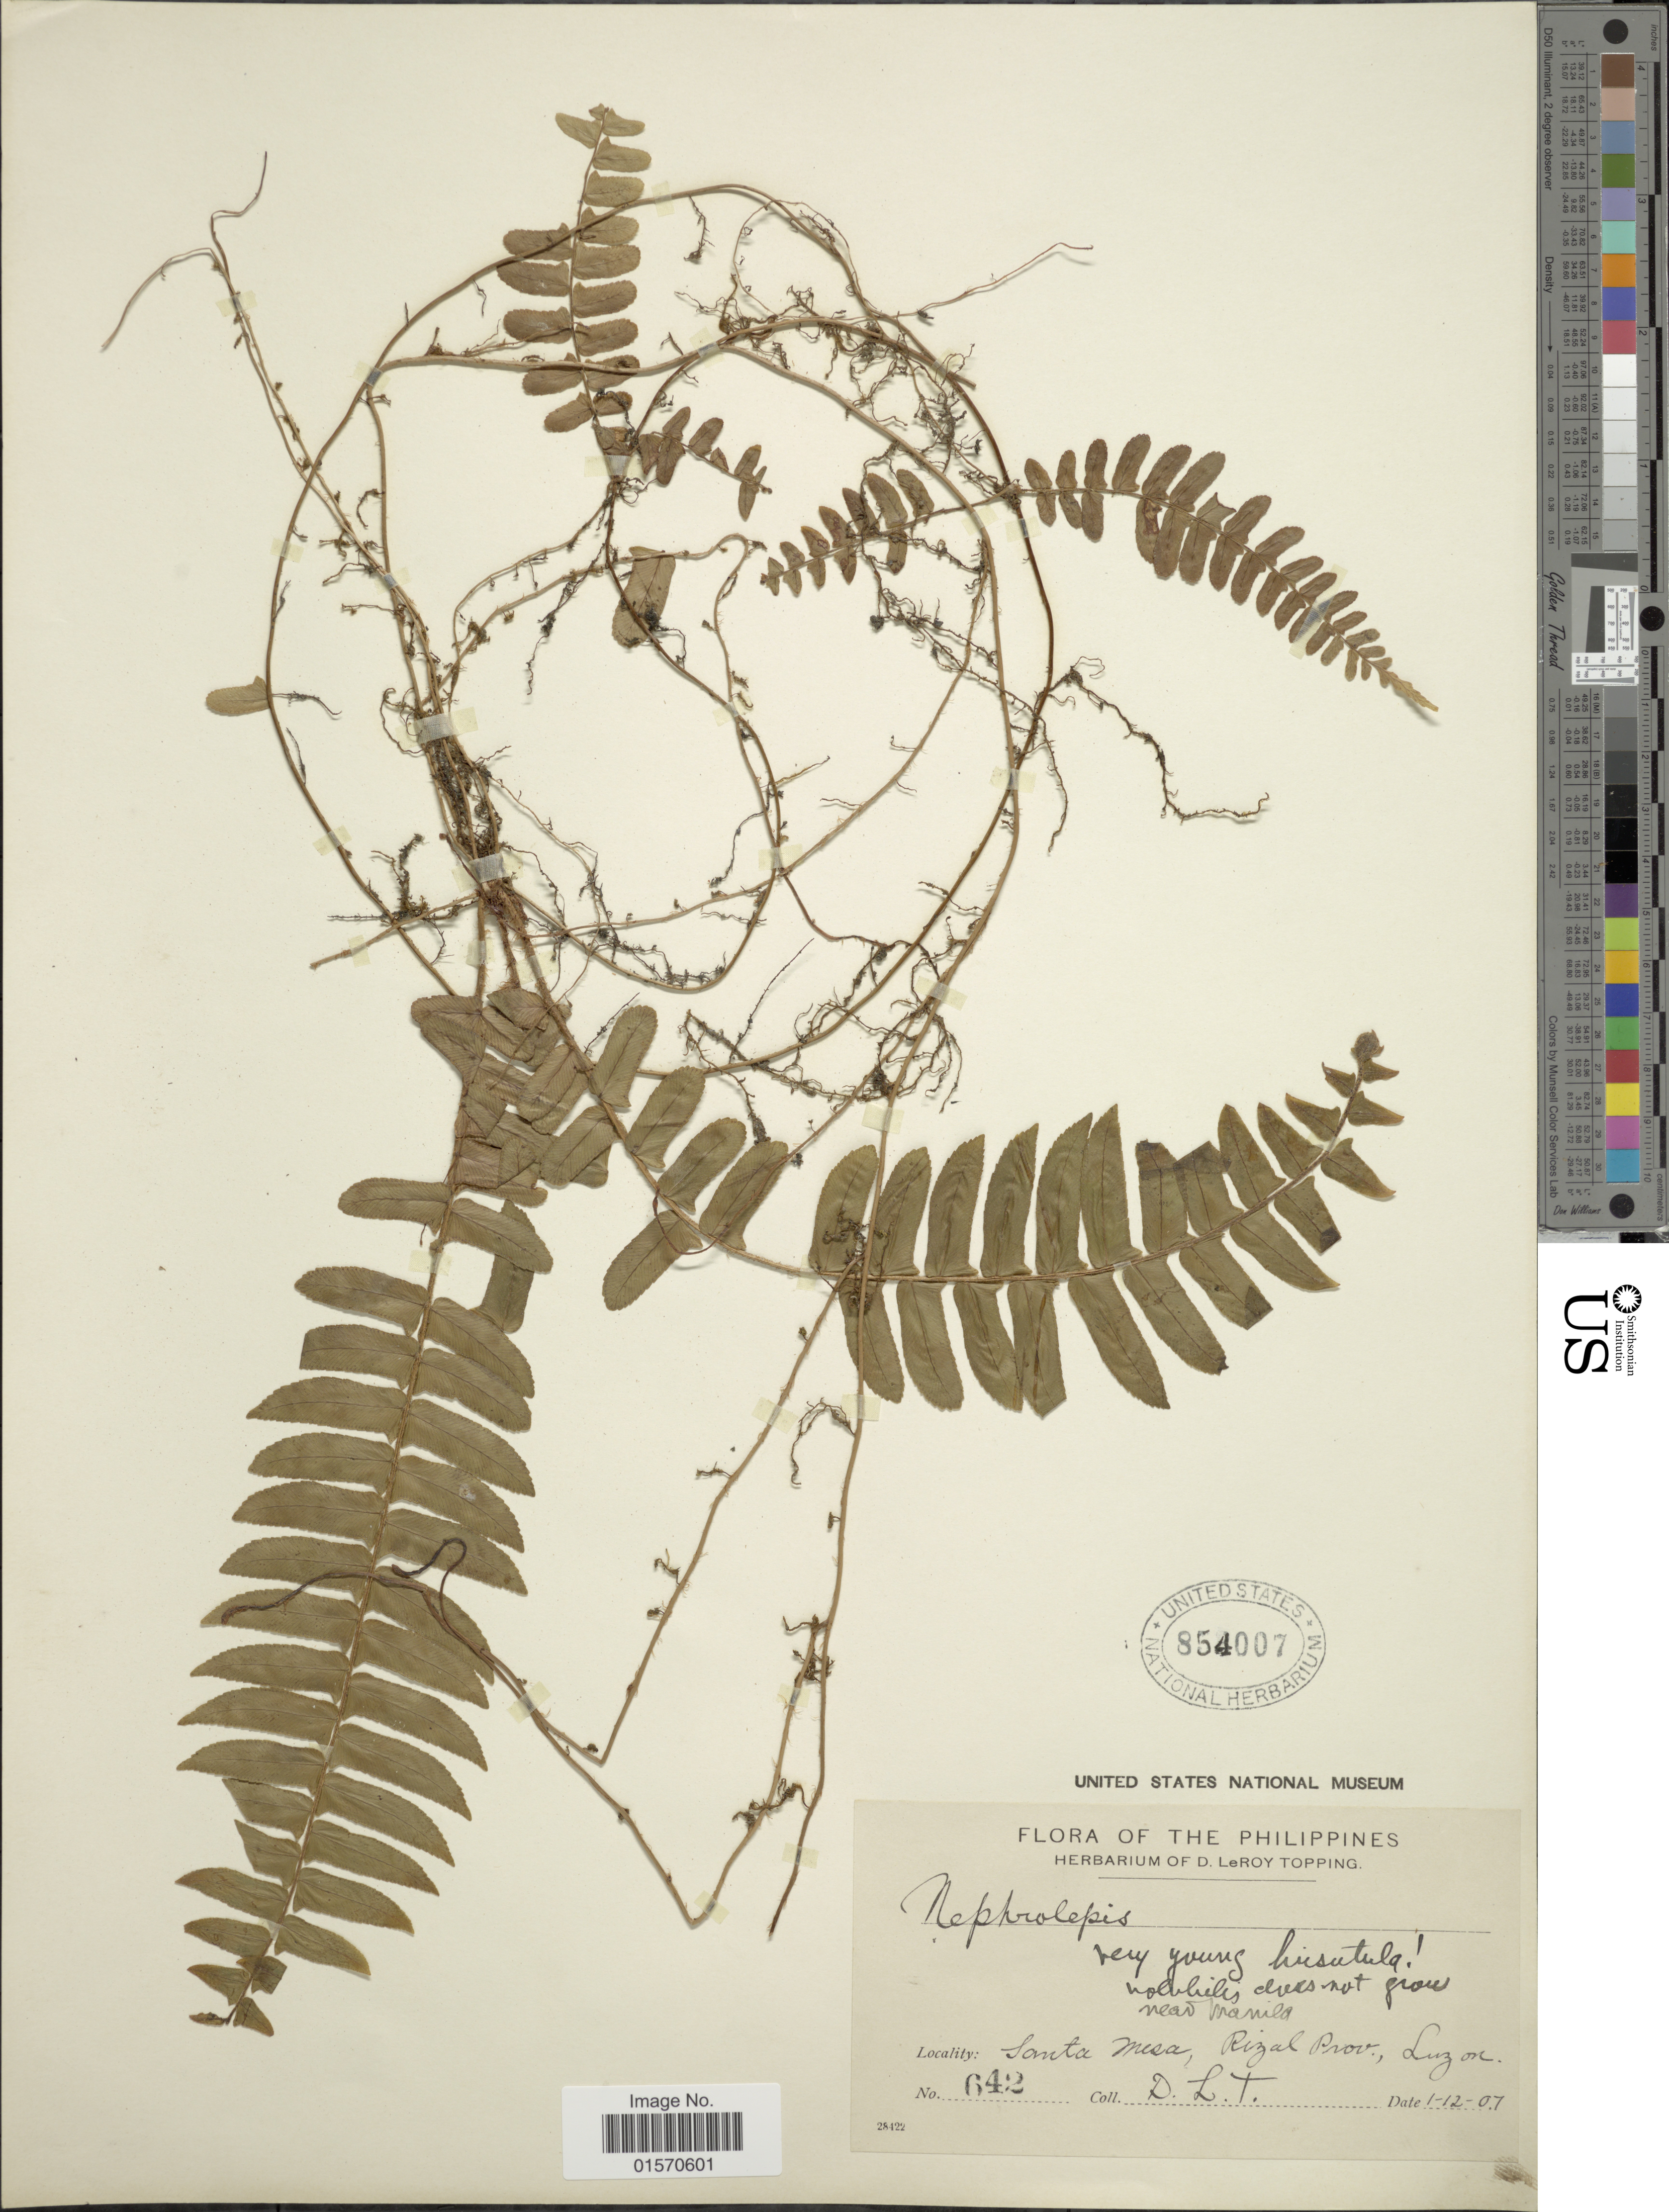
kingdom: Plantae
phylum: Tracheophyta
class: Polypodiopsida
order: Polypodiales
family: Nephrolepidaceae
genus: Nephrolepis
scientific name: Nephrolepis hirsutula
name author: (G. Forst.) C. Presl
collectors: D. L. Topping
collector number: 642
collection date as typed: Transcribed d/m/y: 1/12/7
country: Philippines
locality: Santa Mesa, Rizal Prov., Luzon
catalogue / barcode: US 854007